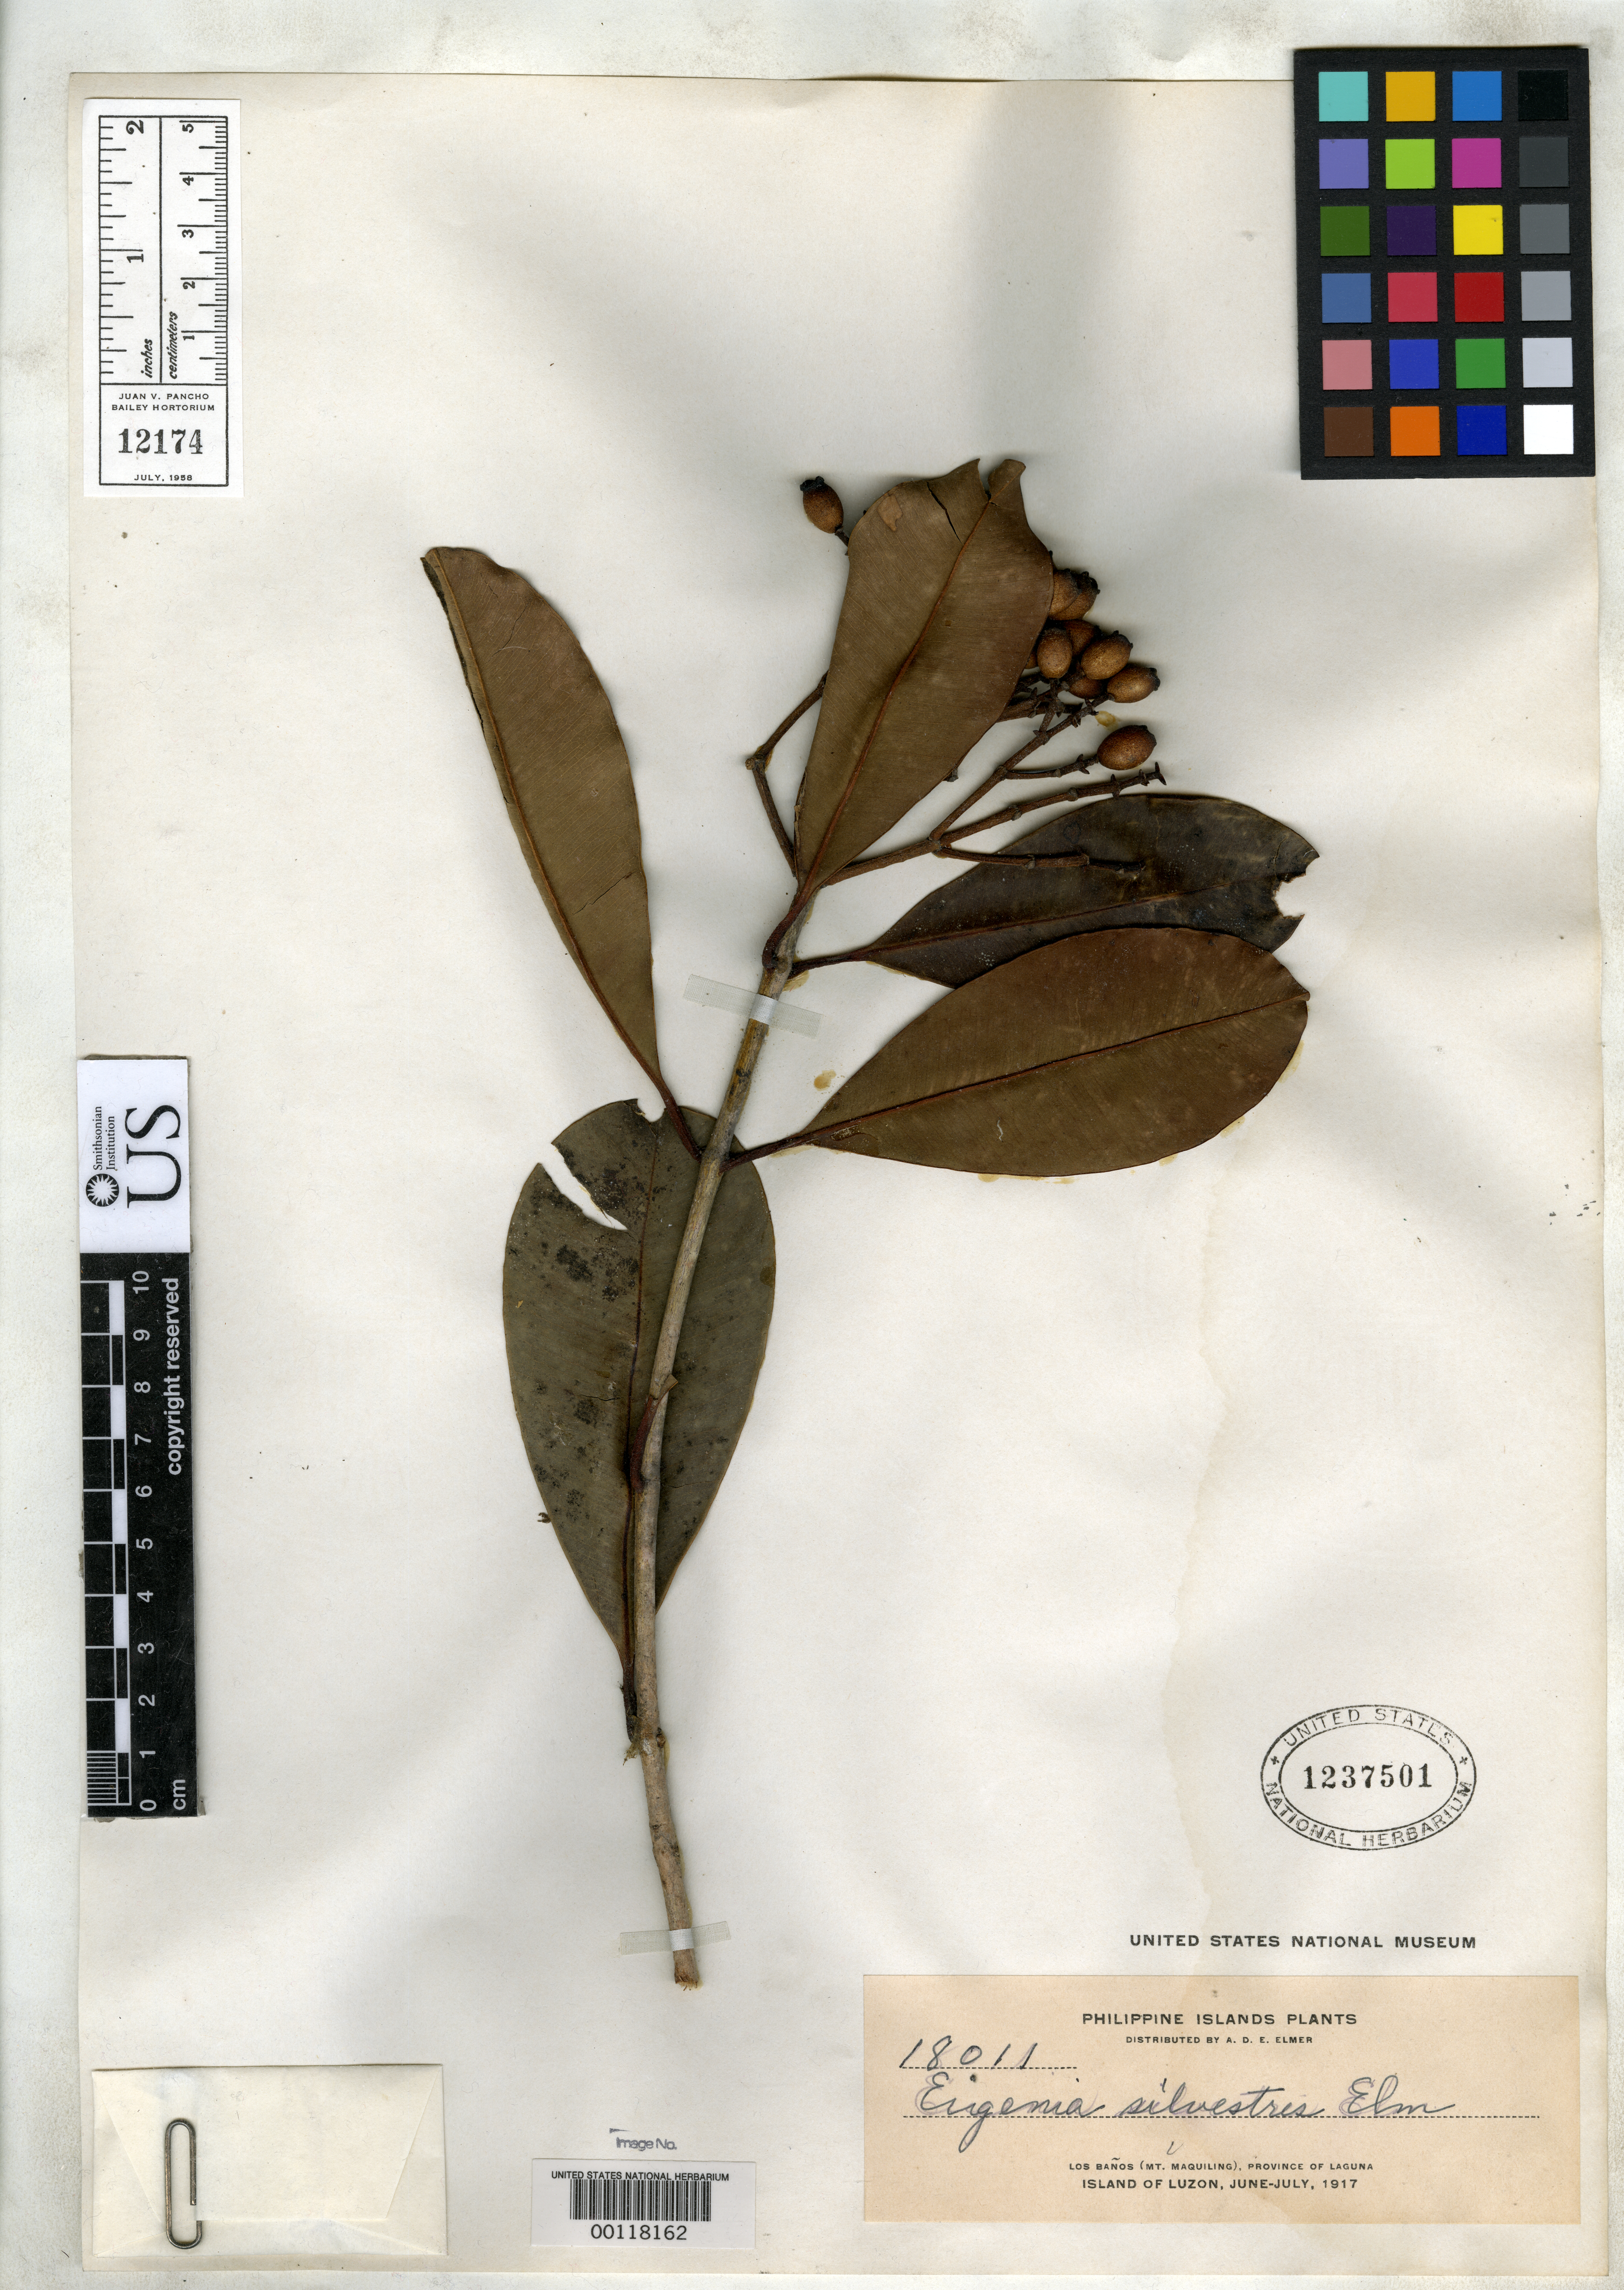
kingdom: Plantae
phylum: Tracheophyta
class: Magnoliopsida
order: Myrtales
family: Myrtaceae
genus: Eugenia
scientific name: Eugenia silvestrei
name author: Elmer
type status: Isotype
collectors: A. D. E. Elmer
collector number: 18011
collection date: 1917-06/1917-07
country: Philippines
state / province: Calabarzon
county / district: Laguna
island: Luzon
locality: Los Baños (Mt. Maquiling), Province of Laguna, Luzon.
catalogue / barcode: US 1237501